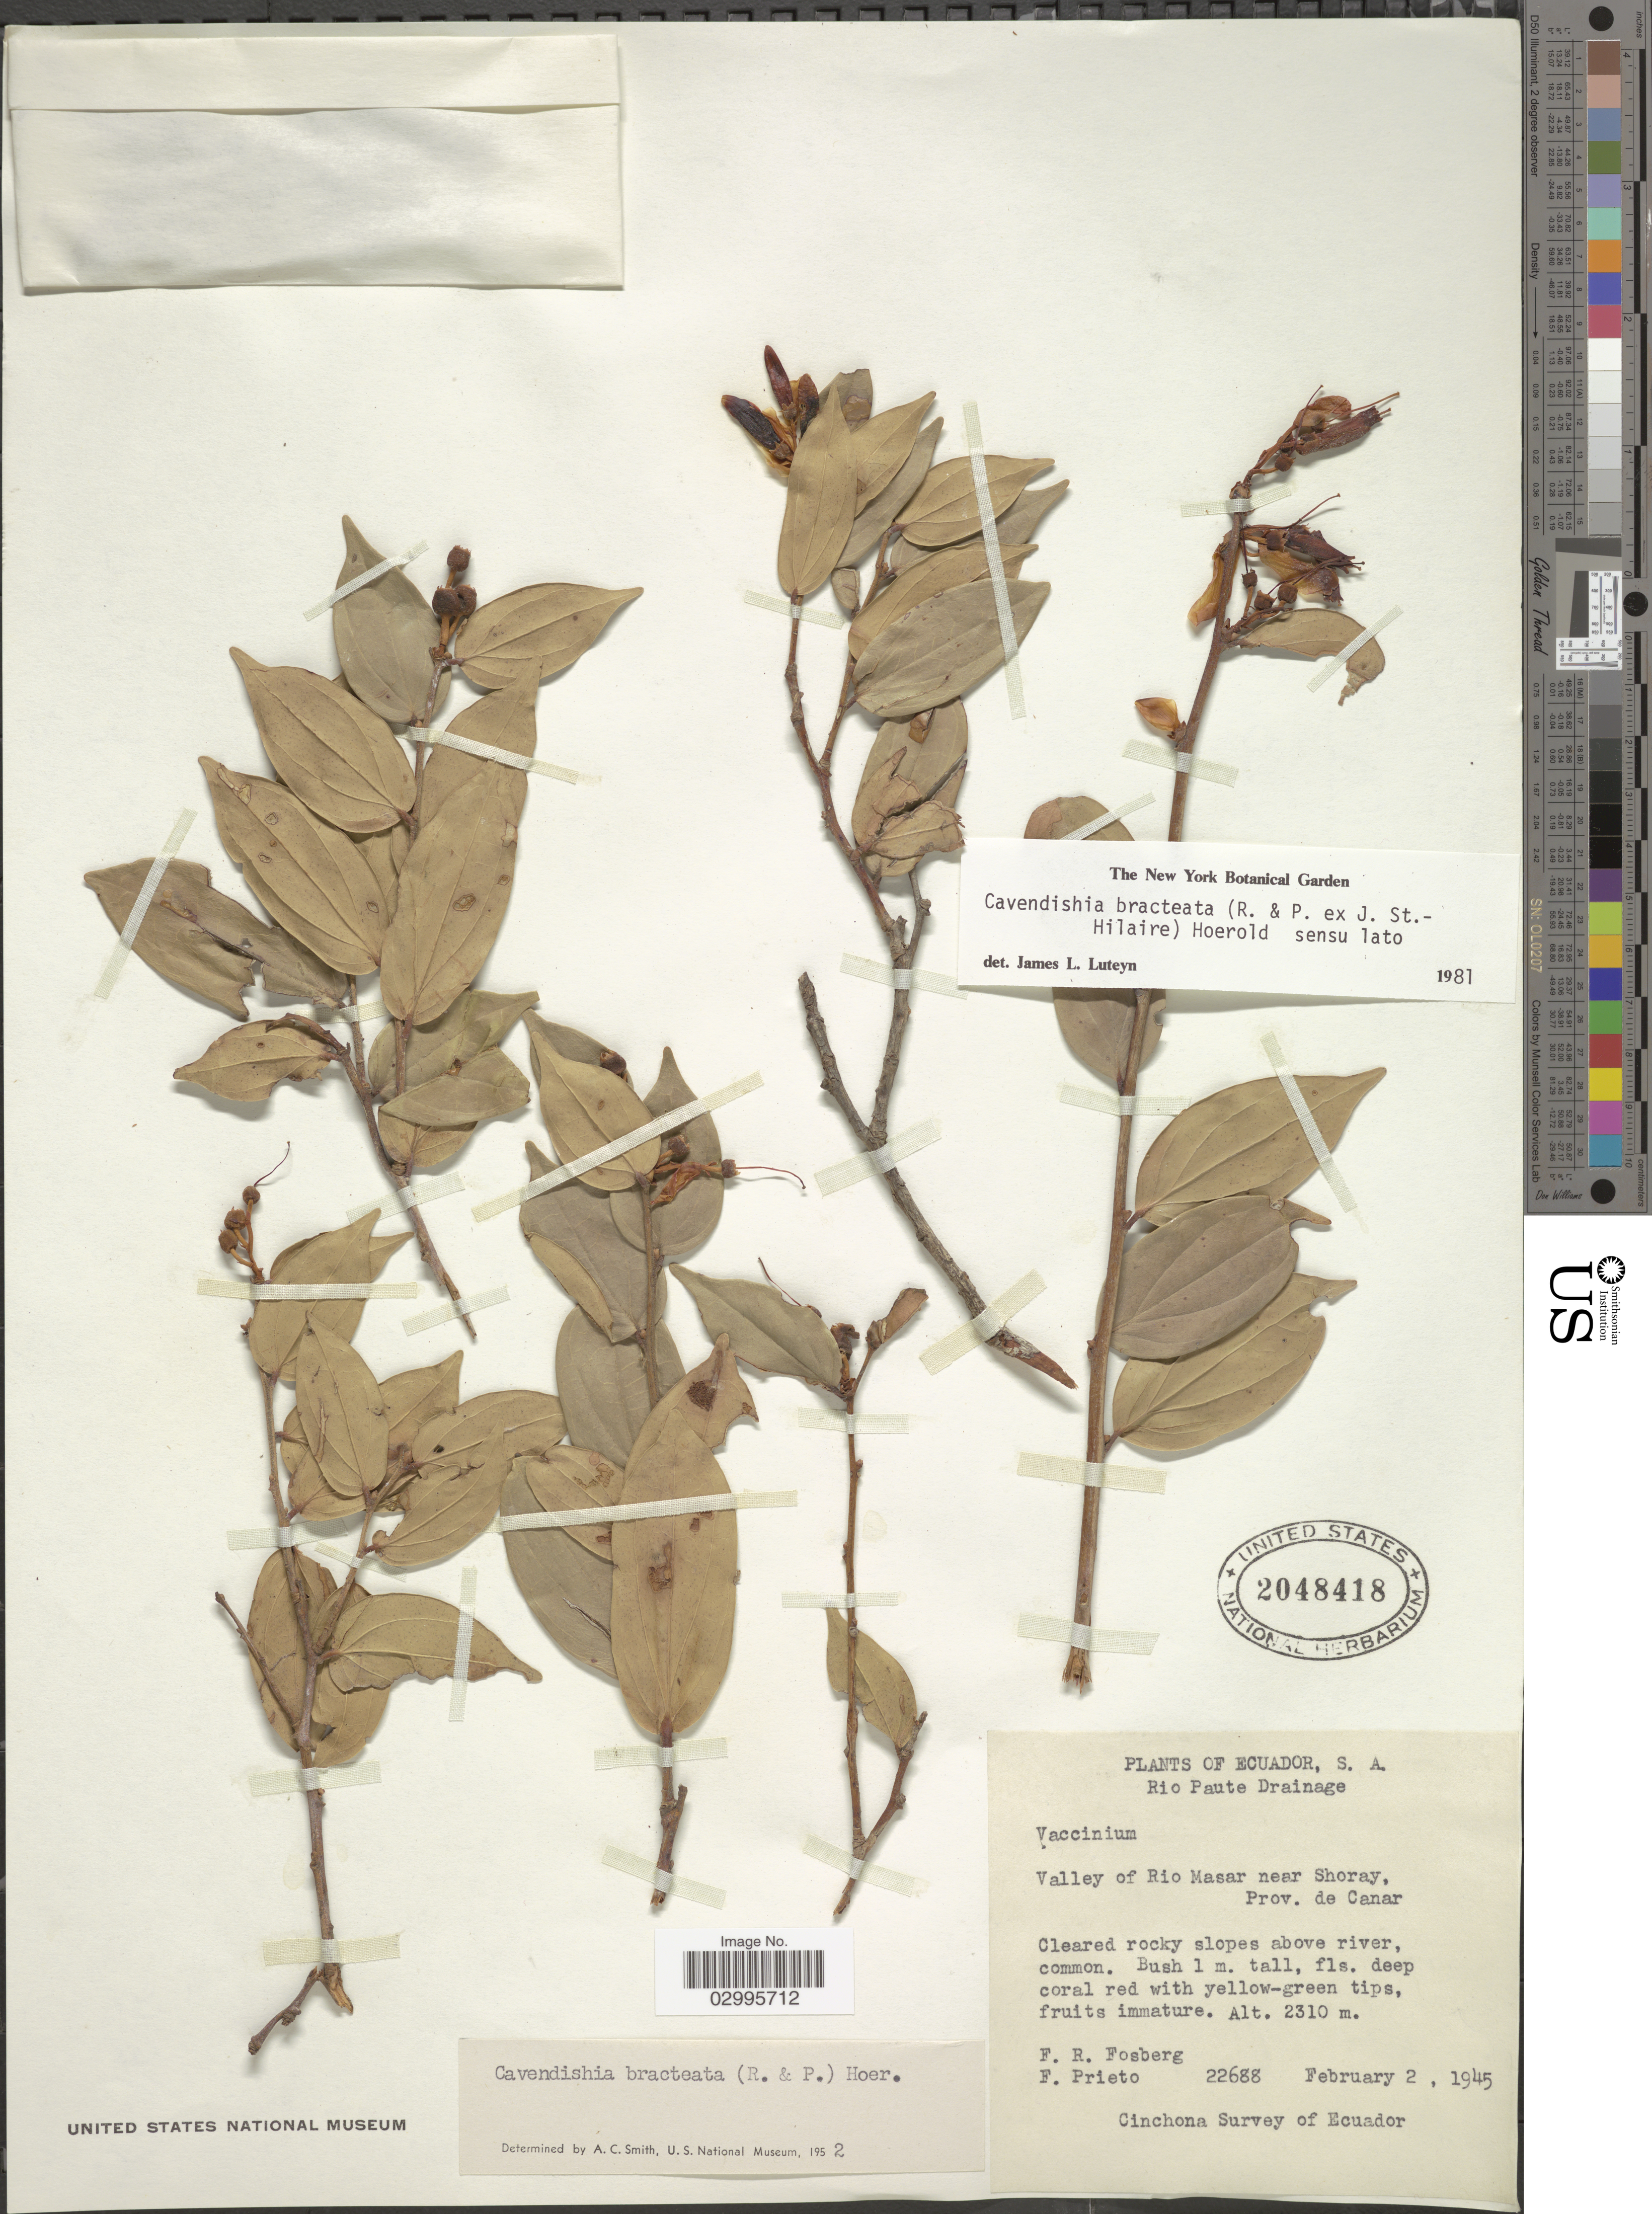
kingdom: Plantae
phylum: Tracheophyta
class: Magnoliopsida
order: Ericales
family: Ericaceae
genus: Cavendishia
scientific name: Cavendishia bracteata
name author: (Ruiz & Pav. ex J. St.-Hil.) Hoerold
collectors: F. R. Fosberg & F. Prieto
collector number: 22688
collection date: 1945-02-02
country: Ecuador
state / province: Cañar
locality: Rio Paute Drainage. Valley of Rio Masar near Shoray.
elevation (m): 2310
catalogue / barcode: US 2048418